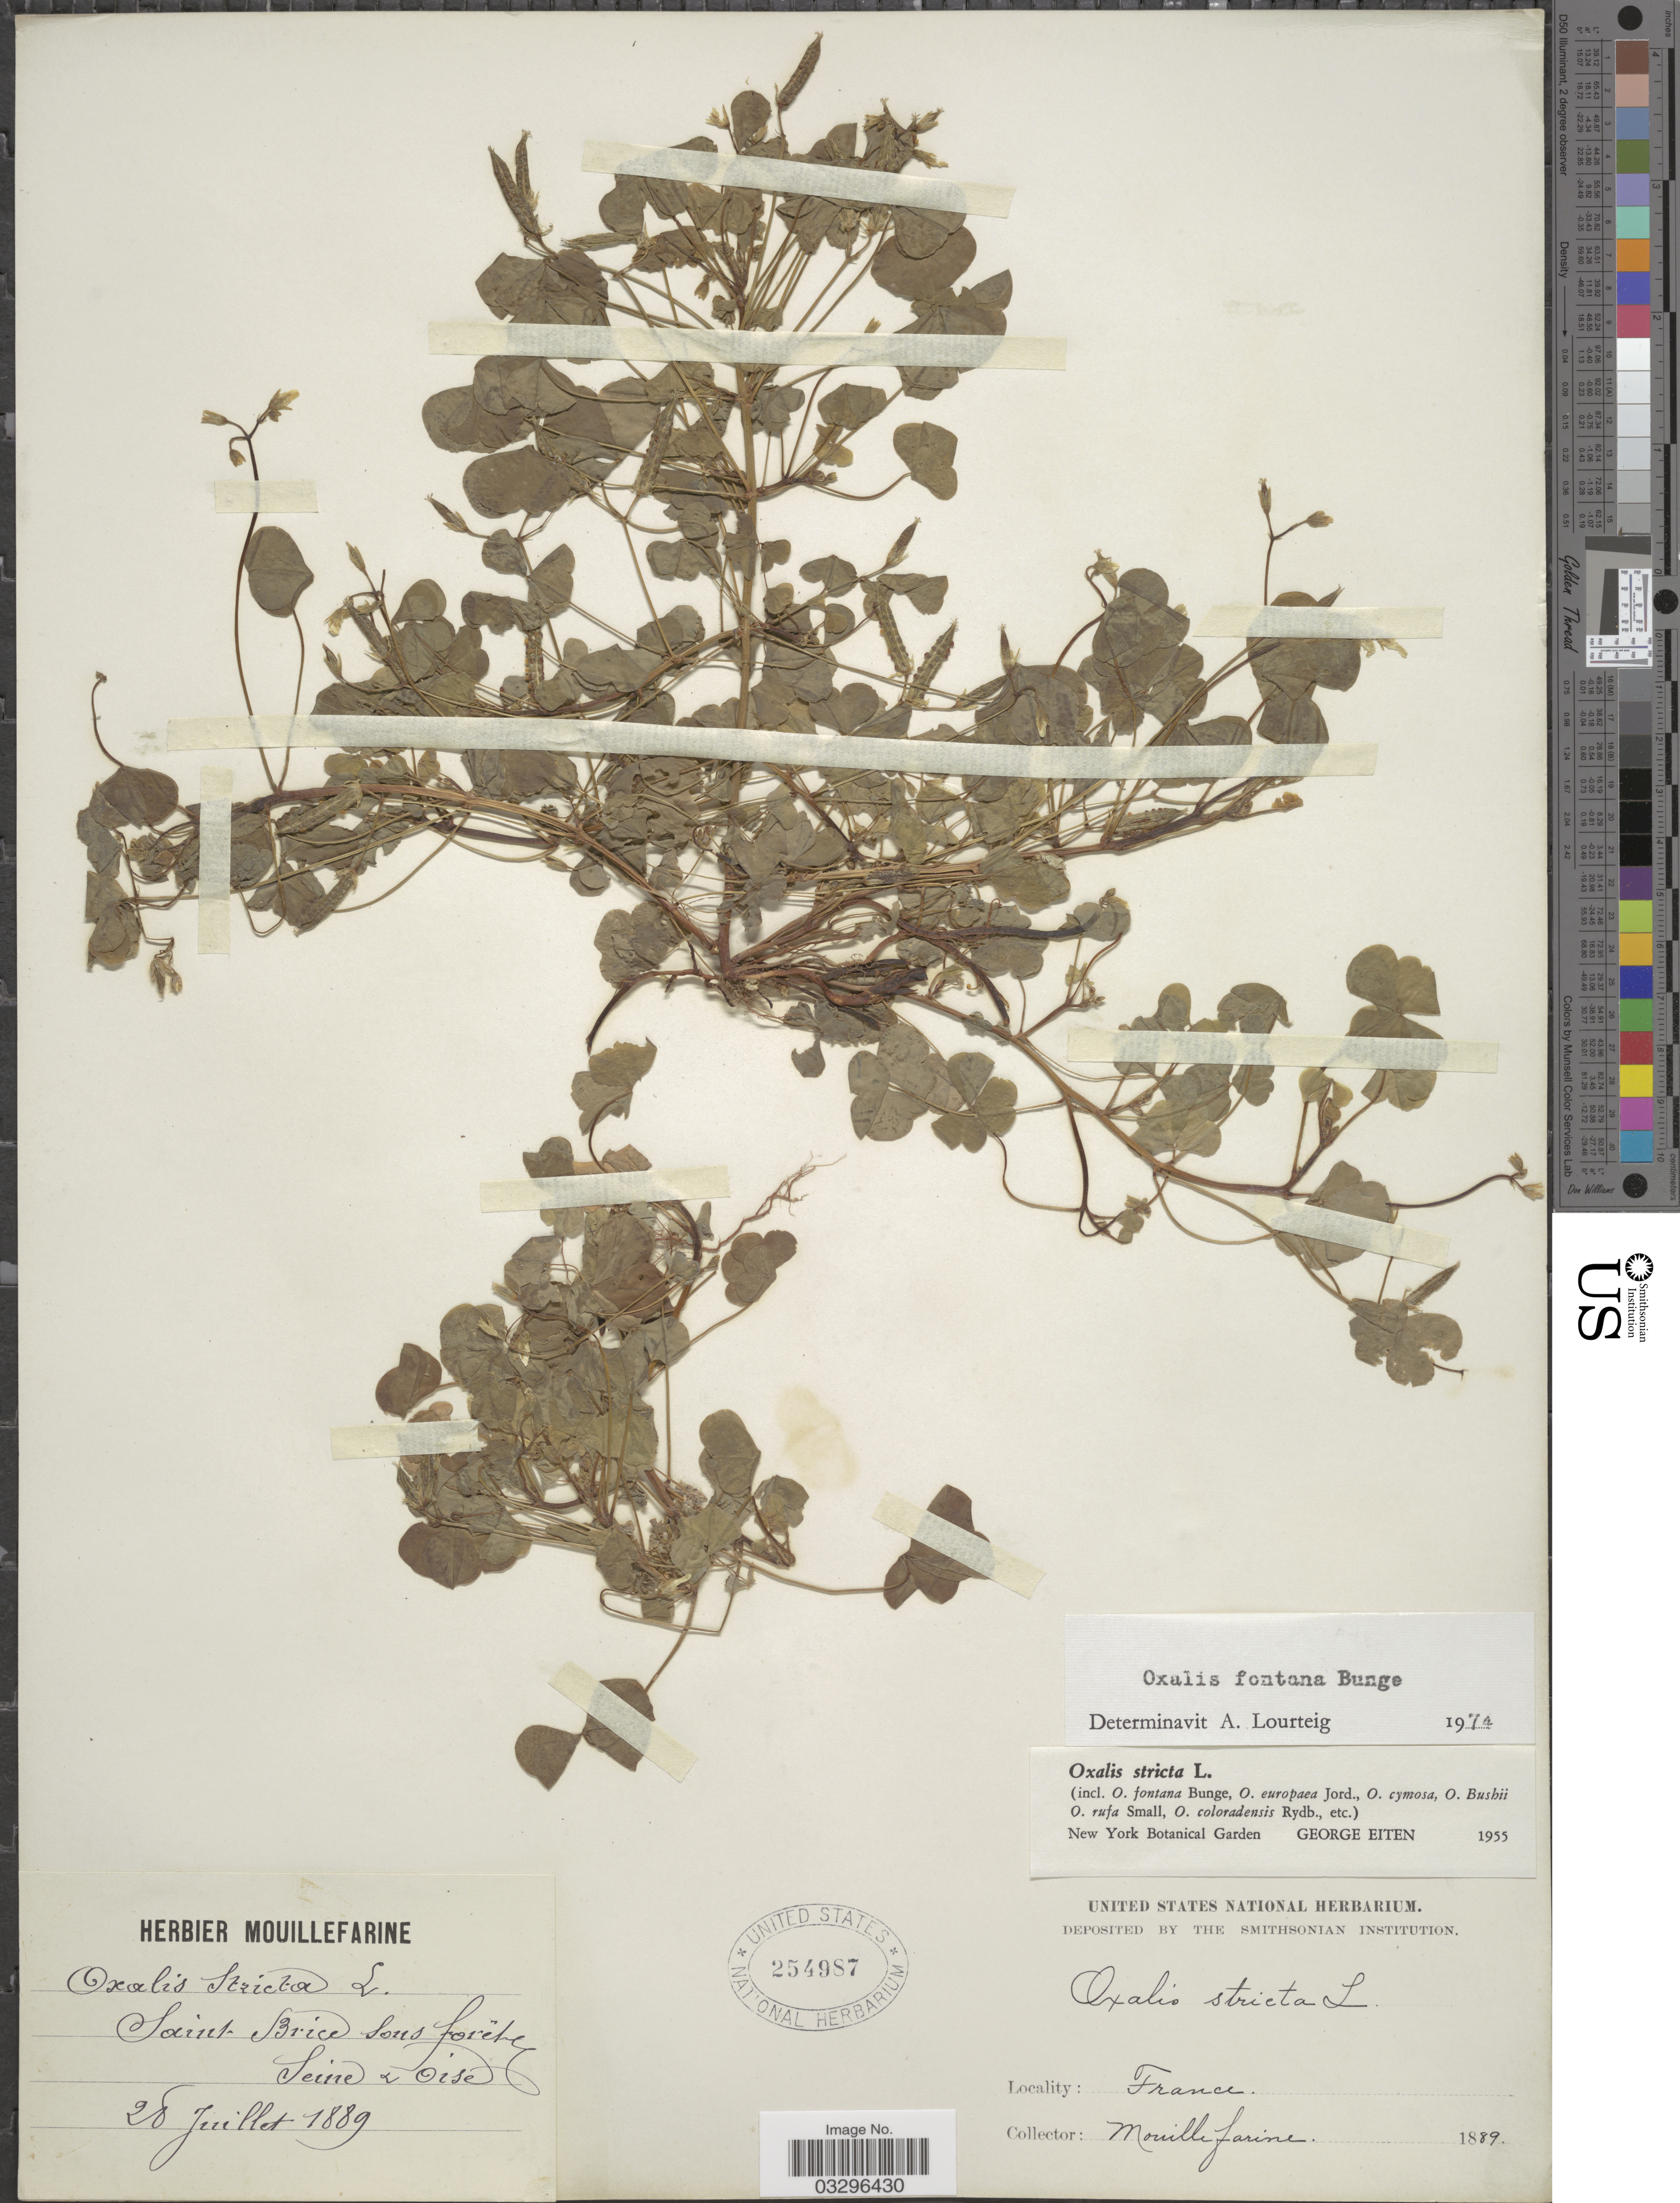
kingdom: Plantae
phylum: Tracheophyta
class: Magnoliopsida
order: Oxalidales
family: Oxalidaceae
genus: Oxalis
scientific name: Oxalis fontana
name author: Bunge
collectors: A. Mouillefarine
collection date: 1889-07-28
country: France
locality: Saint Brice sous forêts, Seine & Oise.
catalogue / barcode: US 254987